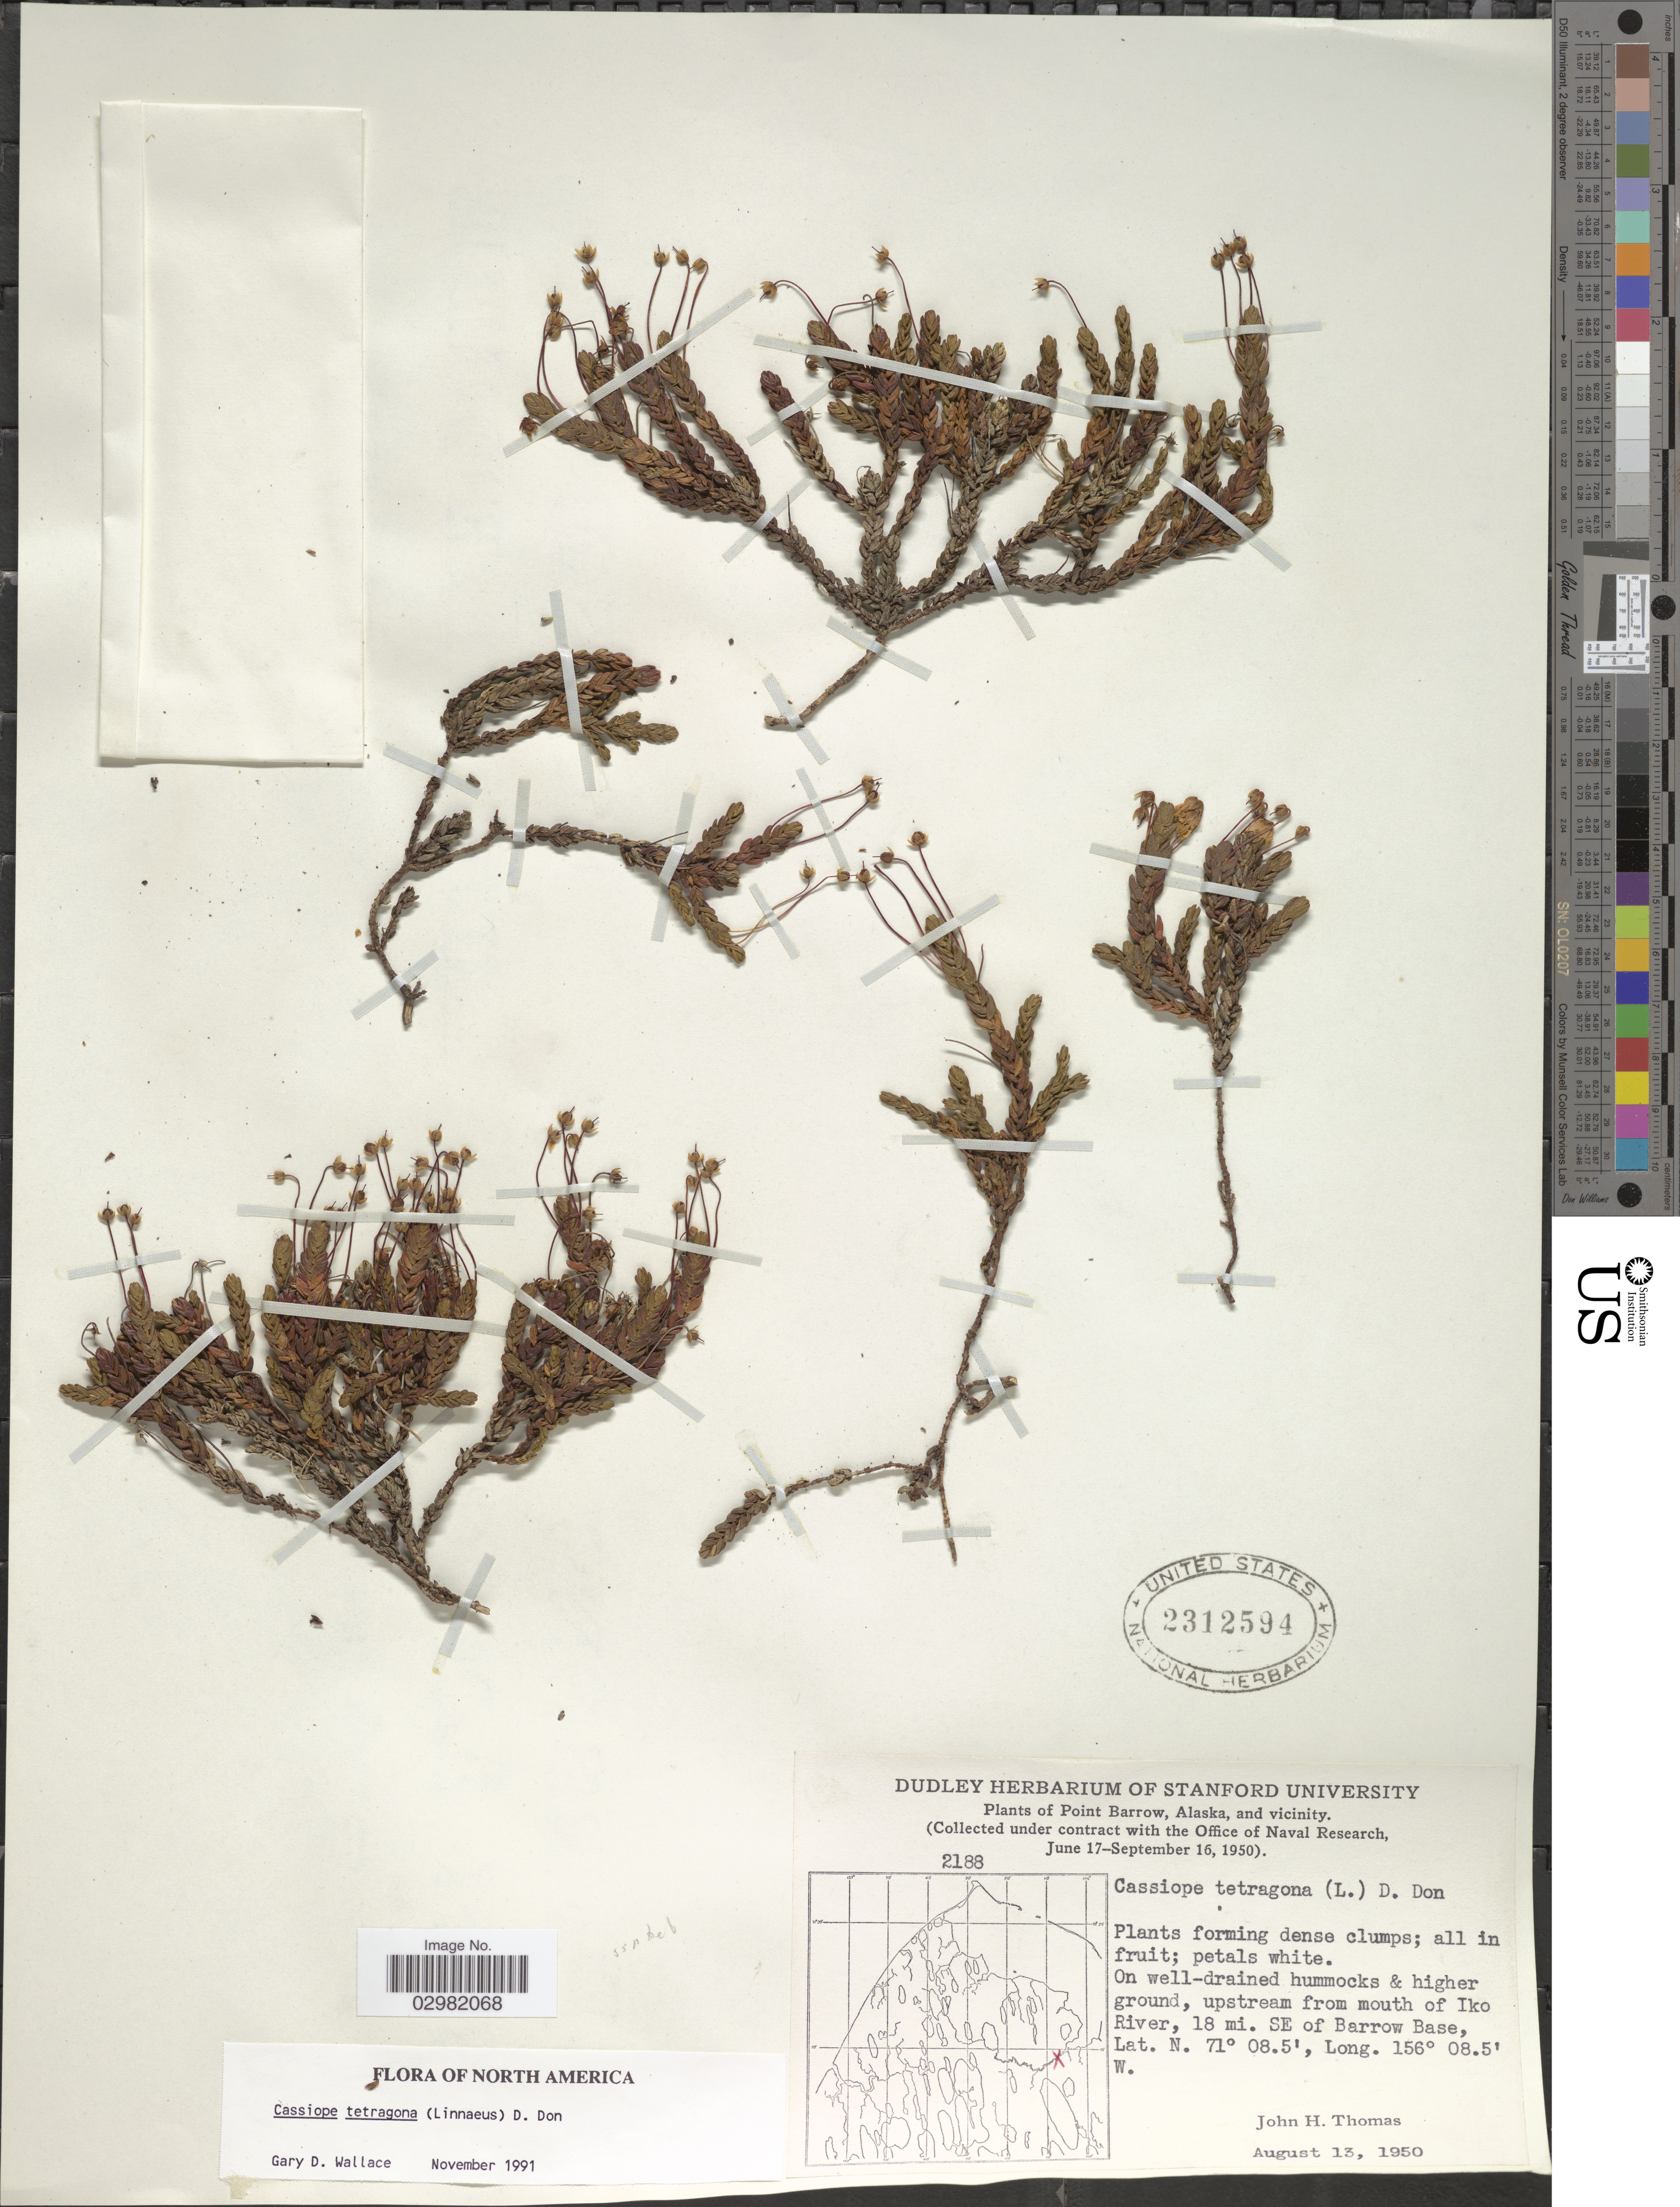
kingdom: Plantae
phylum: Tracheophyta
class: Magnoliopsida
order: Ericales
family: Ericaceae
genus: Cassiope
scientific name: Cassiope tetragona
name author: (L.) D. Don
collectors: J. H. Thomas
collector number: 2188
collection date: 1950-08-13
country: United States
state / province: Alaska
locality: Point Barrow, and vicinity. Upstream from mouth of Iko River, 18 mi. SE of Barrow Base.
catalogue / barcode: US 2312594